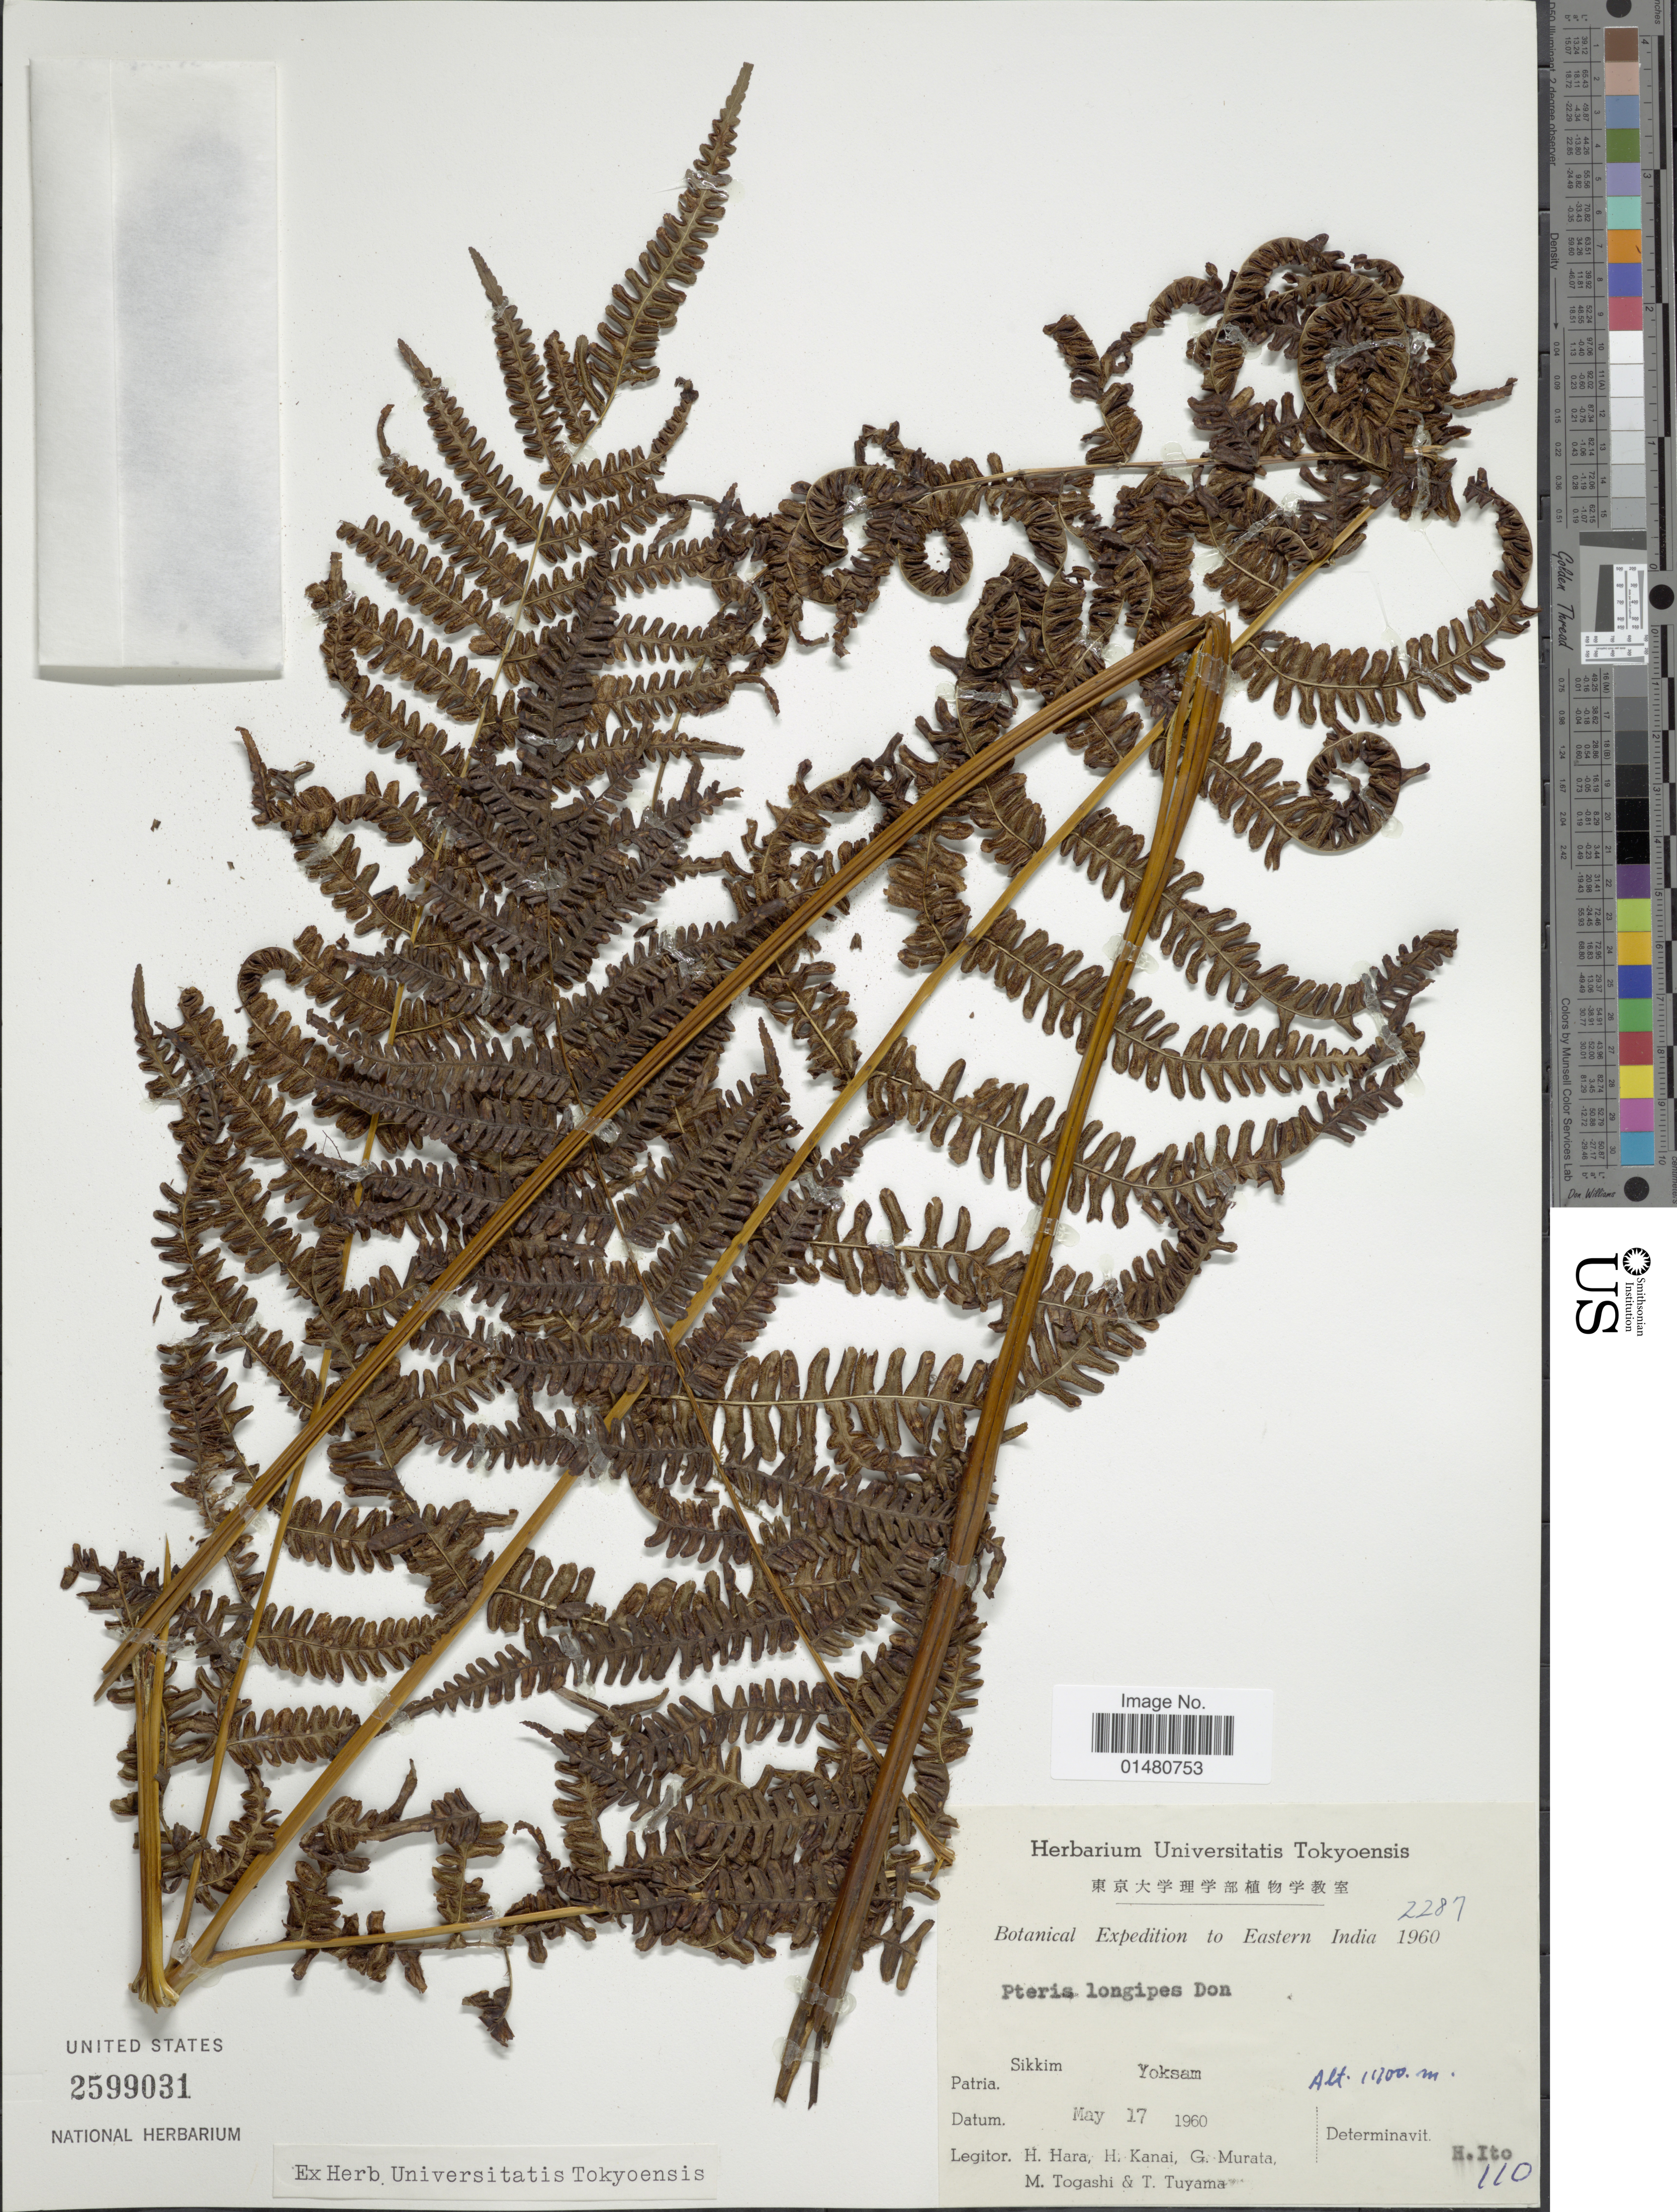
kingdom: Plantae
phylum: Tracheophyta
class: Polypodiopsida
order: Polypodiales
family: Pteridaceae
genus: Pteris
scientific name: Pteris longipes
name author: D. Don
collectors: H. Hara, H. Kanai, G. Murata & M. Togashi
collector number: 2287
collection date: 1960-05-27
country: India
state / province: Sikkim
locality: Yoksam; Eastern India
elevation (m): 11700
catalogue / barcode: US 2599031